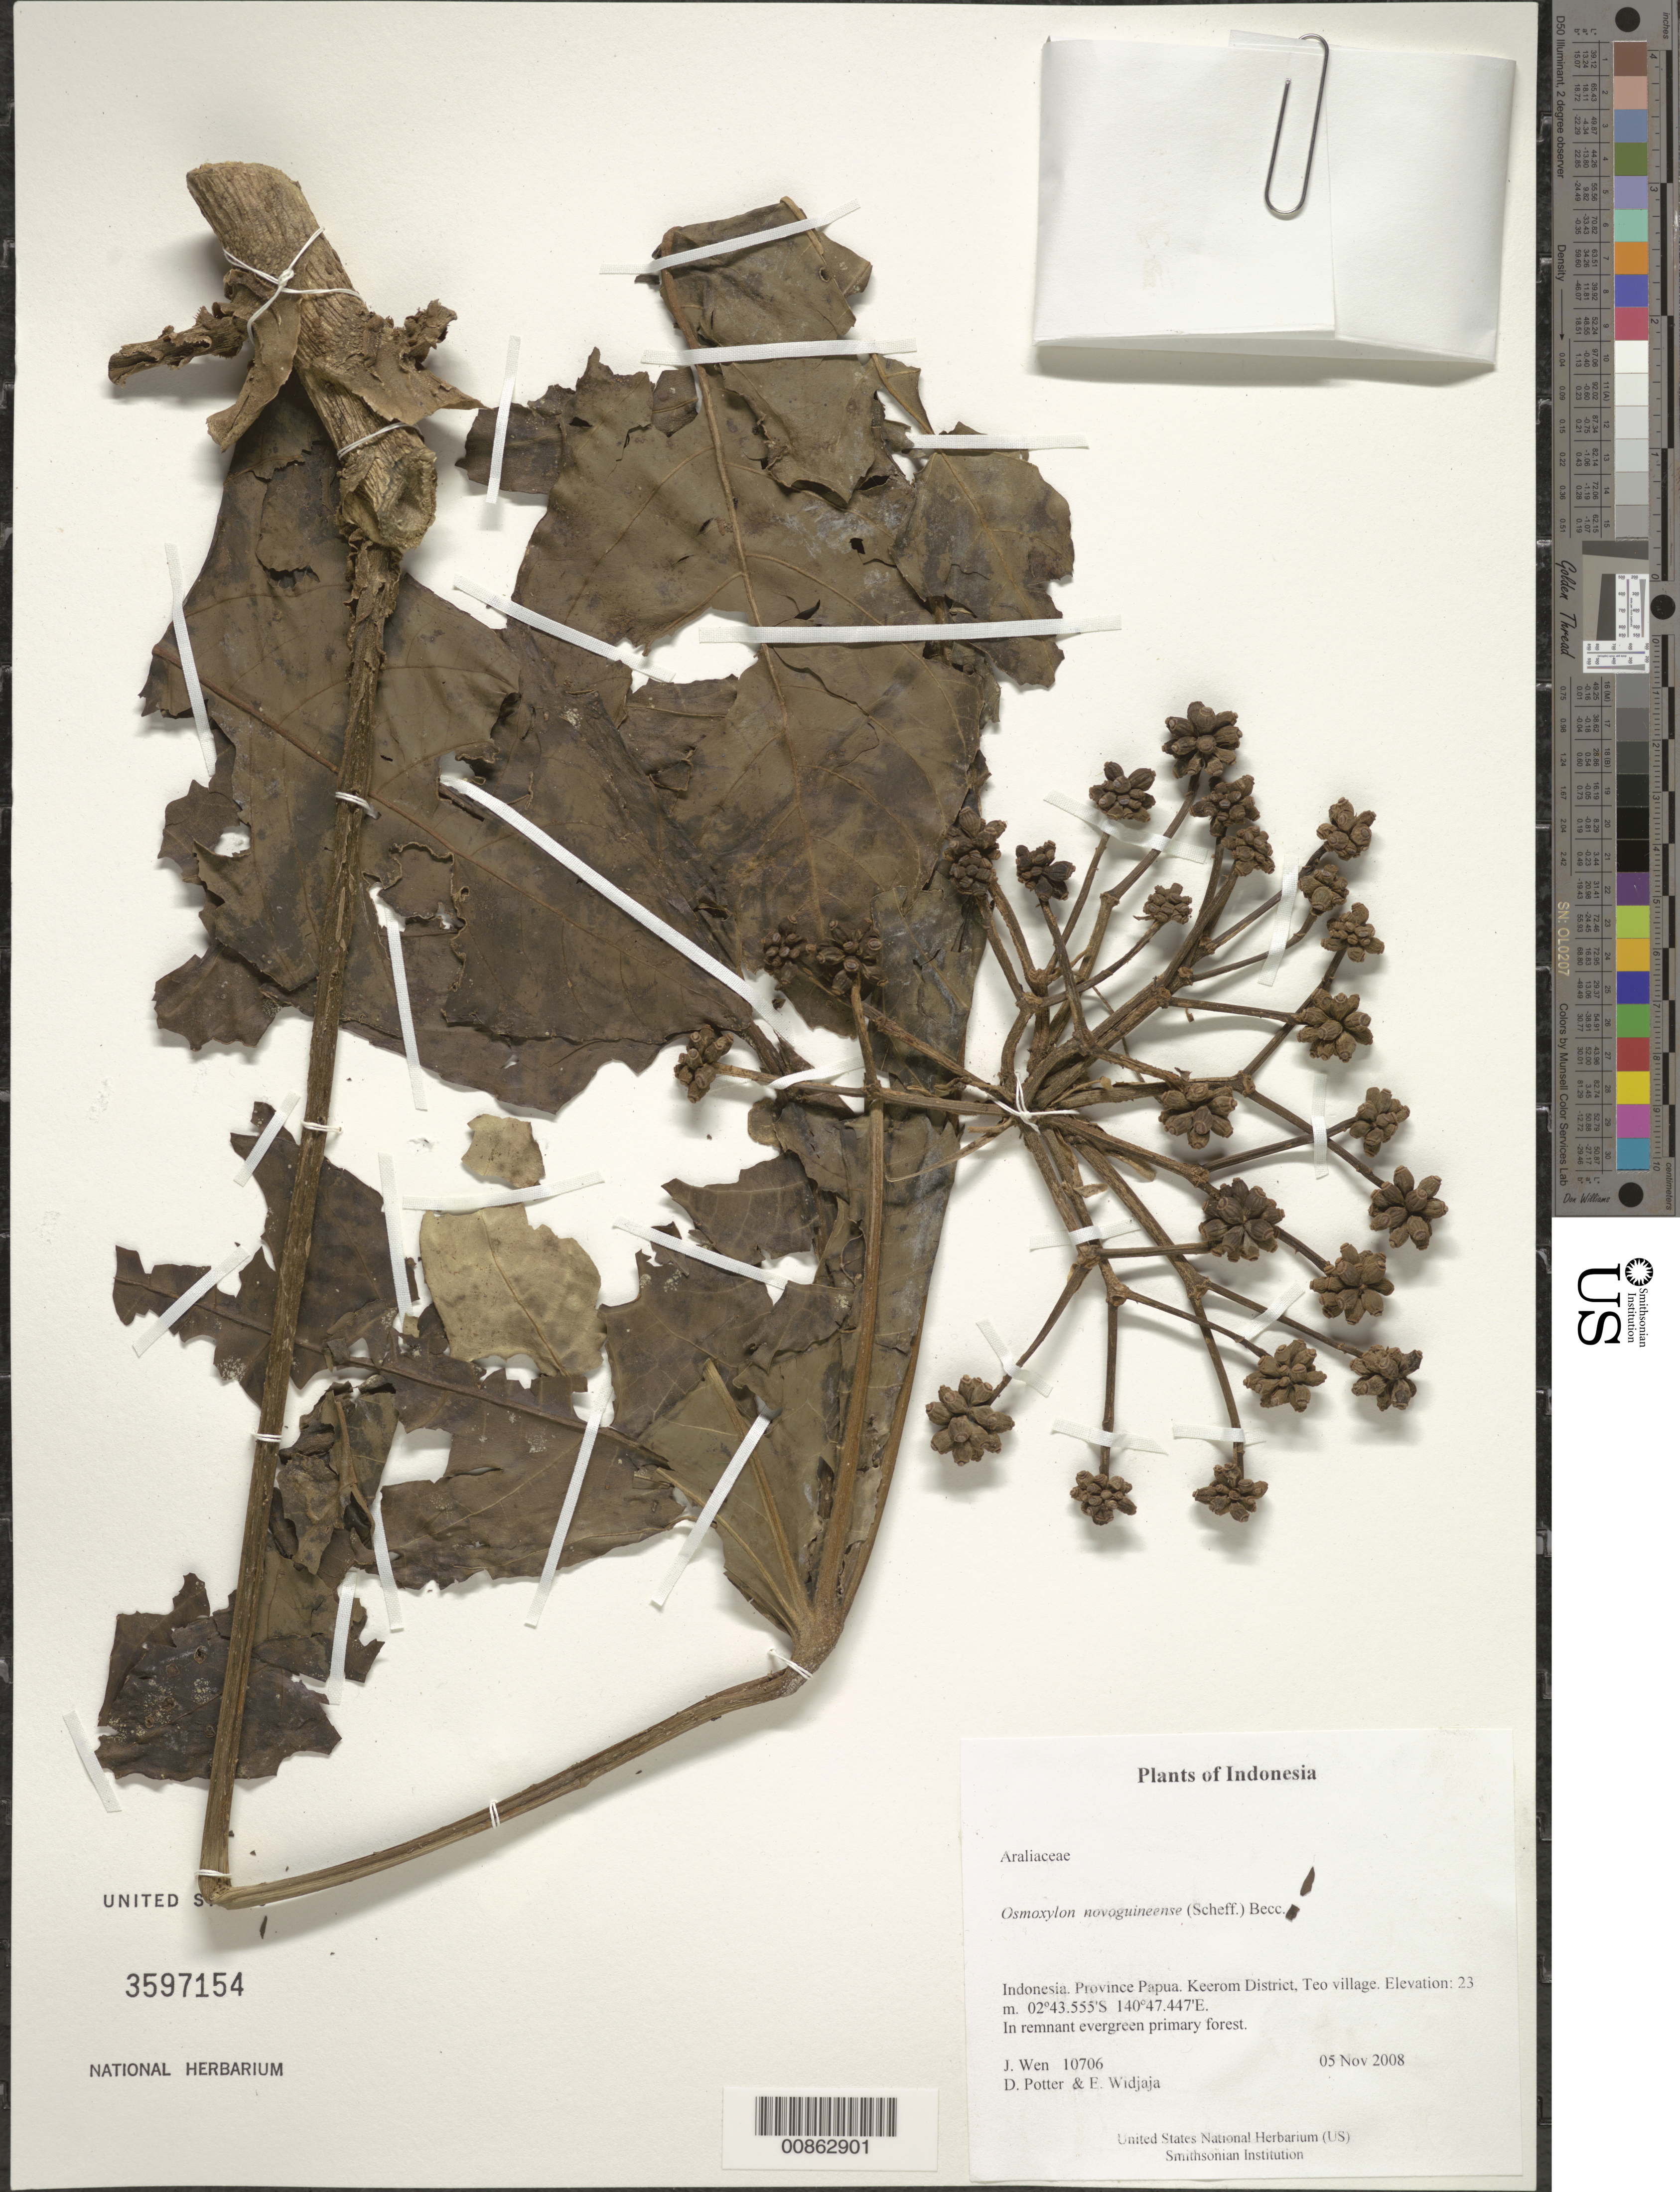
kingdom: Plantae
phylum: Tracheophyta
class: Magnoliopsida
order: Apiales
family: Araliaceae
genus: Osmoxylon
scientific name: Osmoxylon novoguineense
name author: (Scheff.) Becc.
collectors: J. Wen, D. Potter & E. A. Widjaja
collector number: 10706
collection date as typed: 05 Nov 2008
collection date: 2008-11-05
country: Indonesia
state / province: Papua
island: New Guinea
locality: Keerom District, Teo village. Irian Barat.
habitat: In remnant evergreen primary forest.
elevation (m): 23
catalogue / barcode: US 3597154